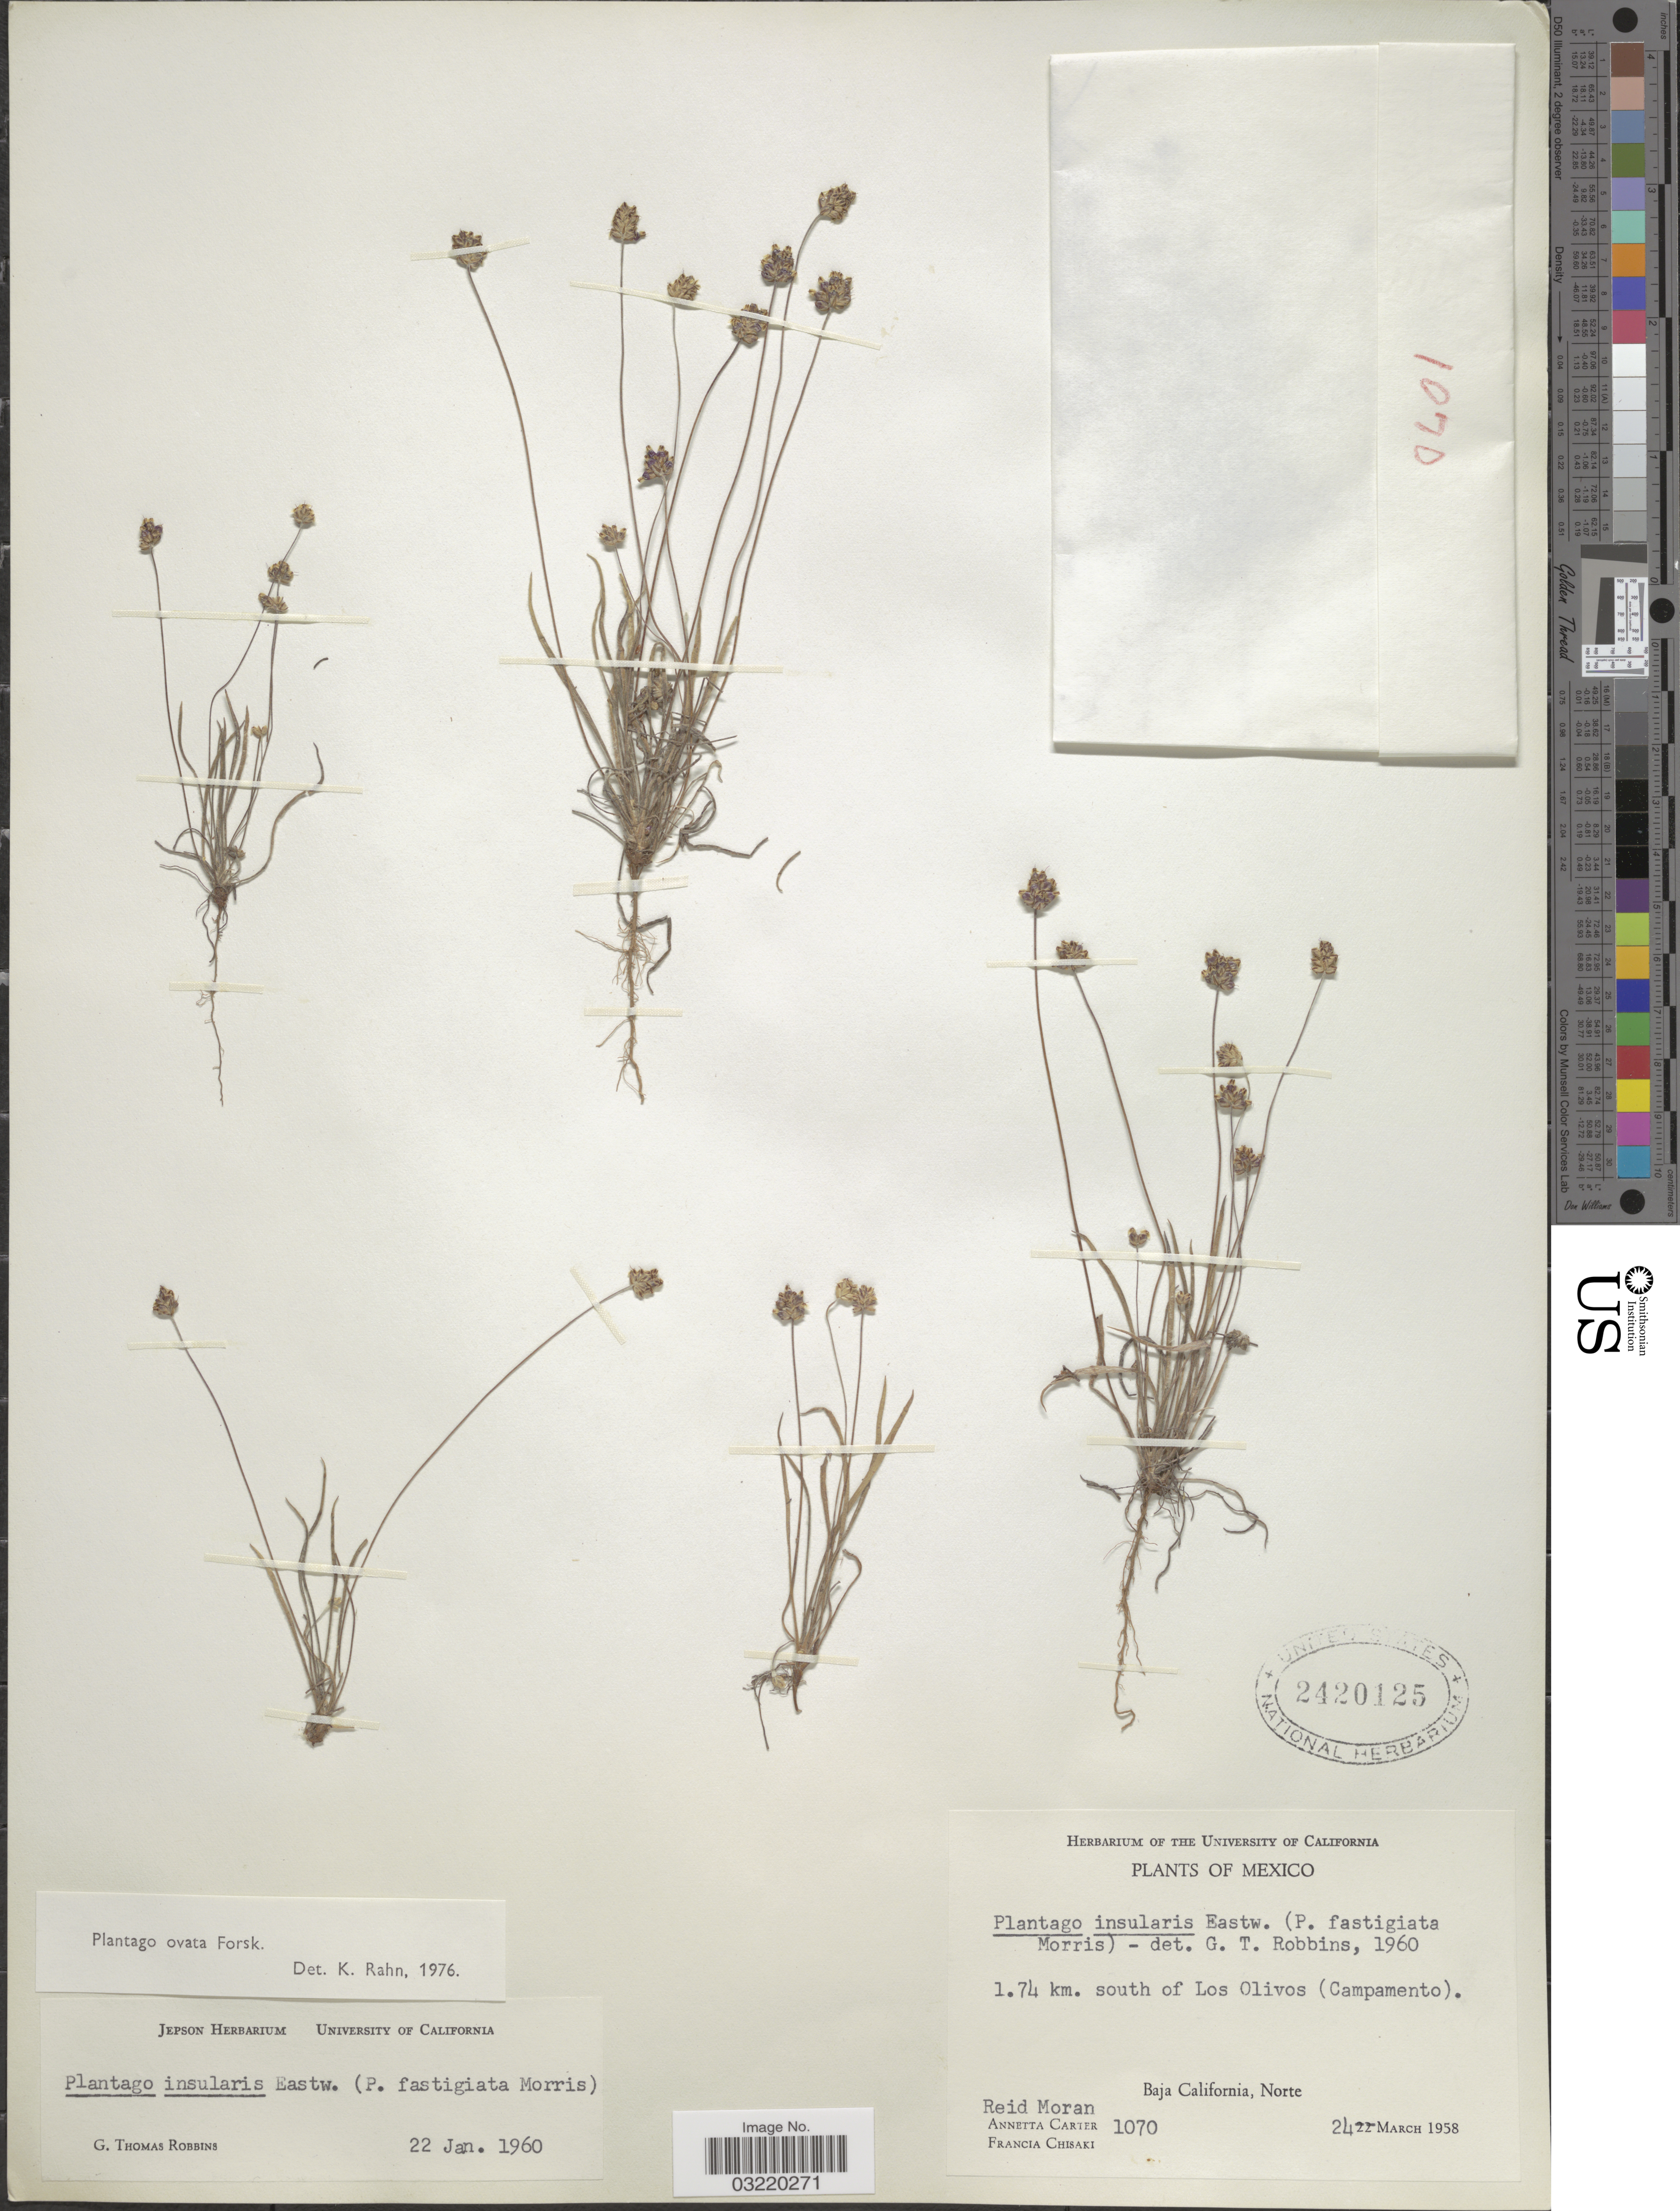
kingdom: Plantae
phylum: Tracheophyta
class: Magnoliopsida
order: Lamiales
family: Plantaginaceae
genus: Plantago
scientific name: Plantago ovata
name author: Forssk.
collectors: R. Moran, A. Carter & F. Chisaki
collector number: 1070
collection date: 1958-03-24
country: Mexico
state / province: Baja California Norte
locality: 1.74 km. south of Los Olivos (Campamento).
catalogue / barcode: US 2420125